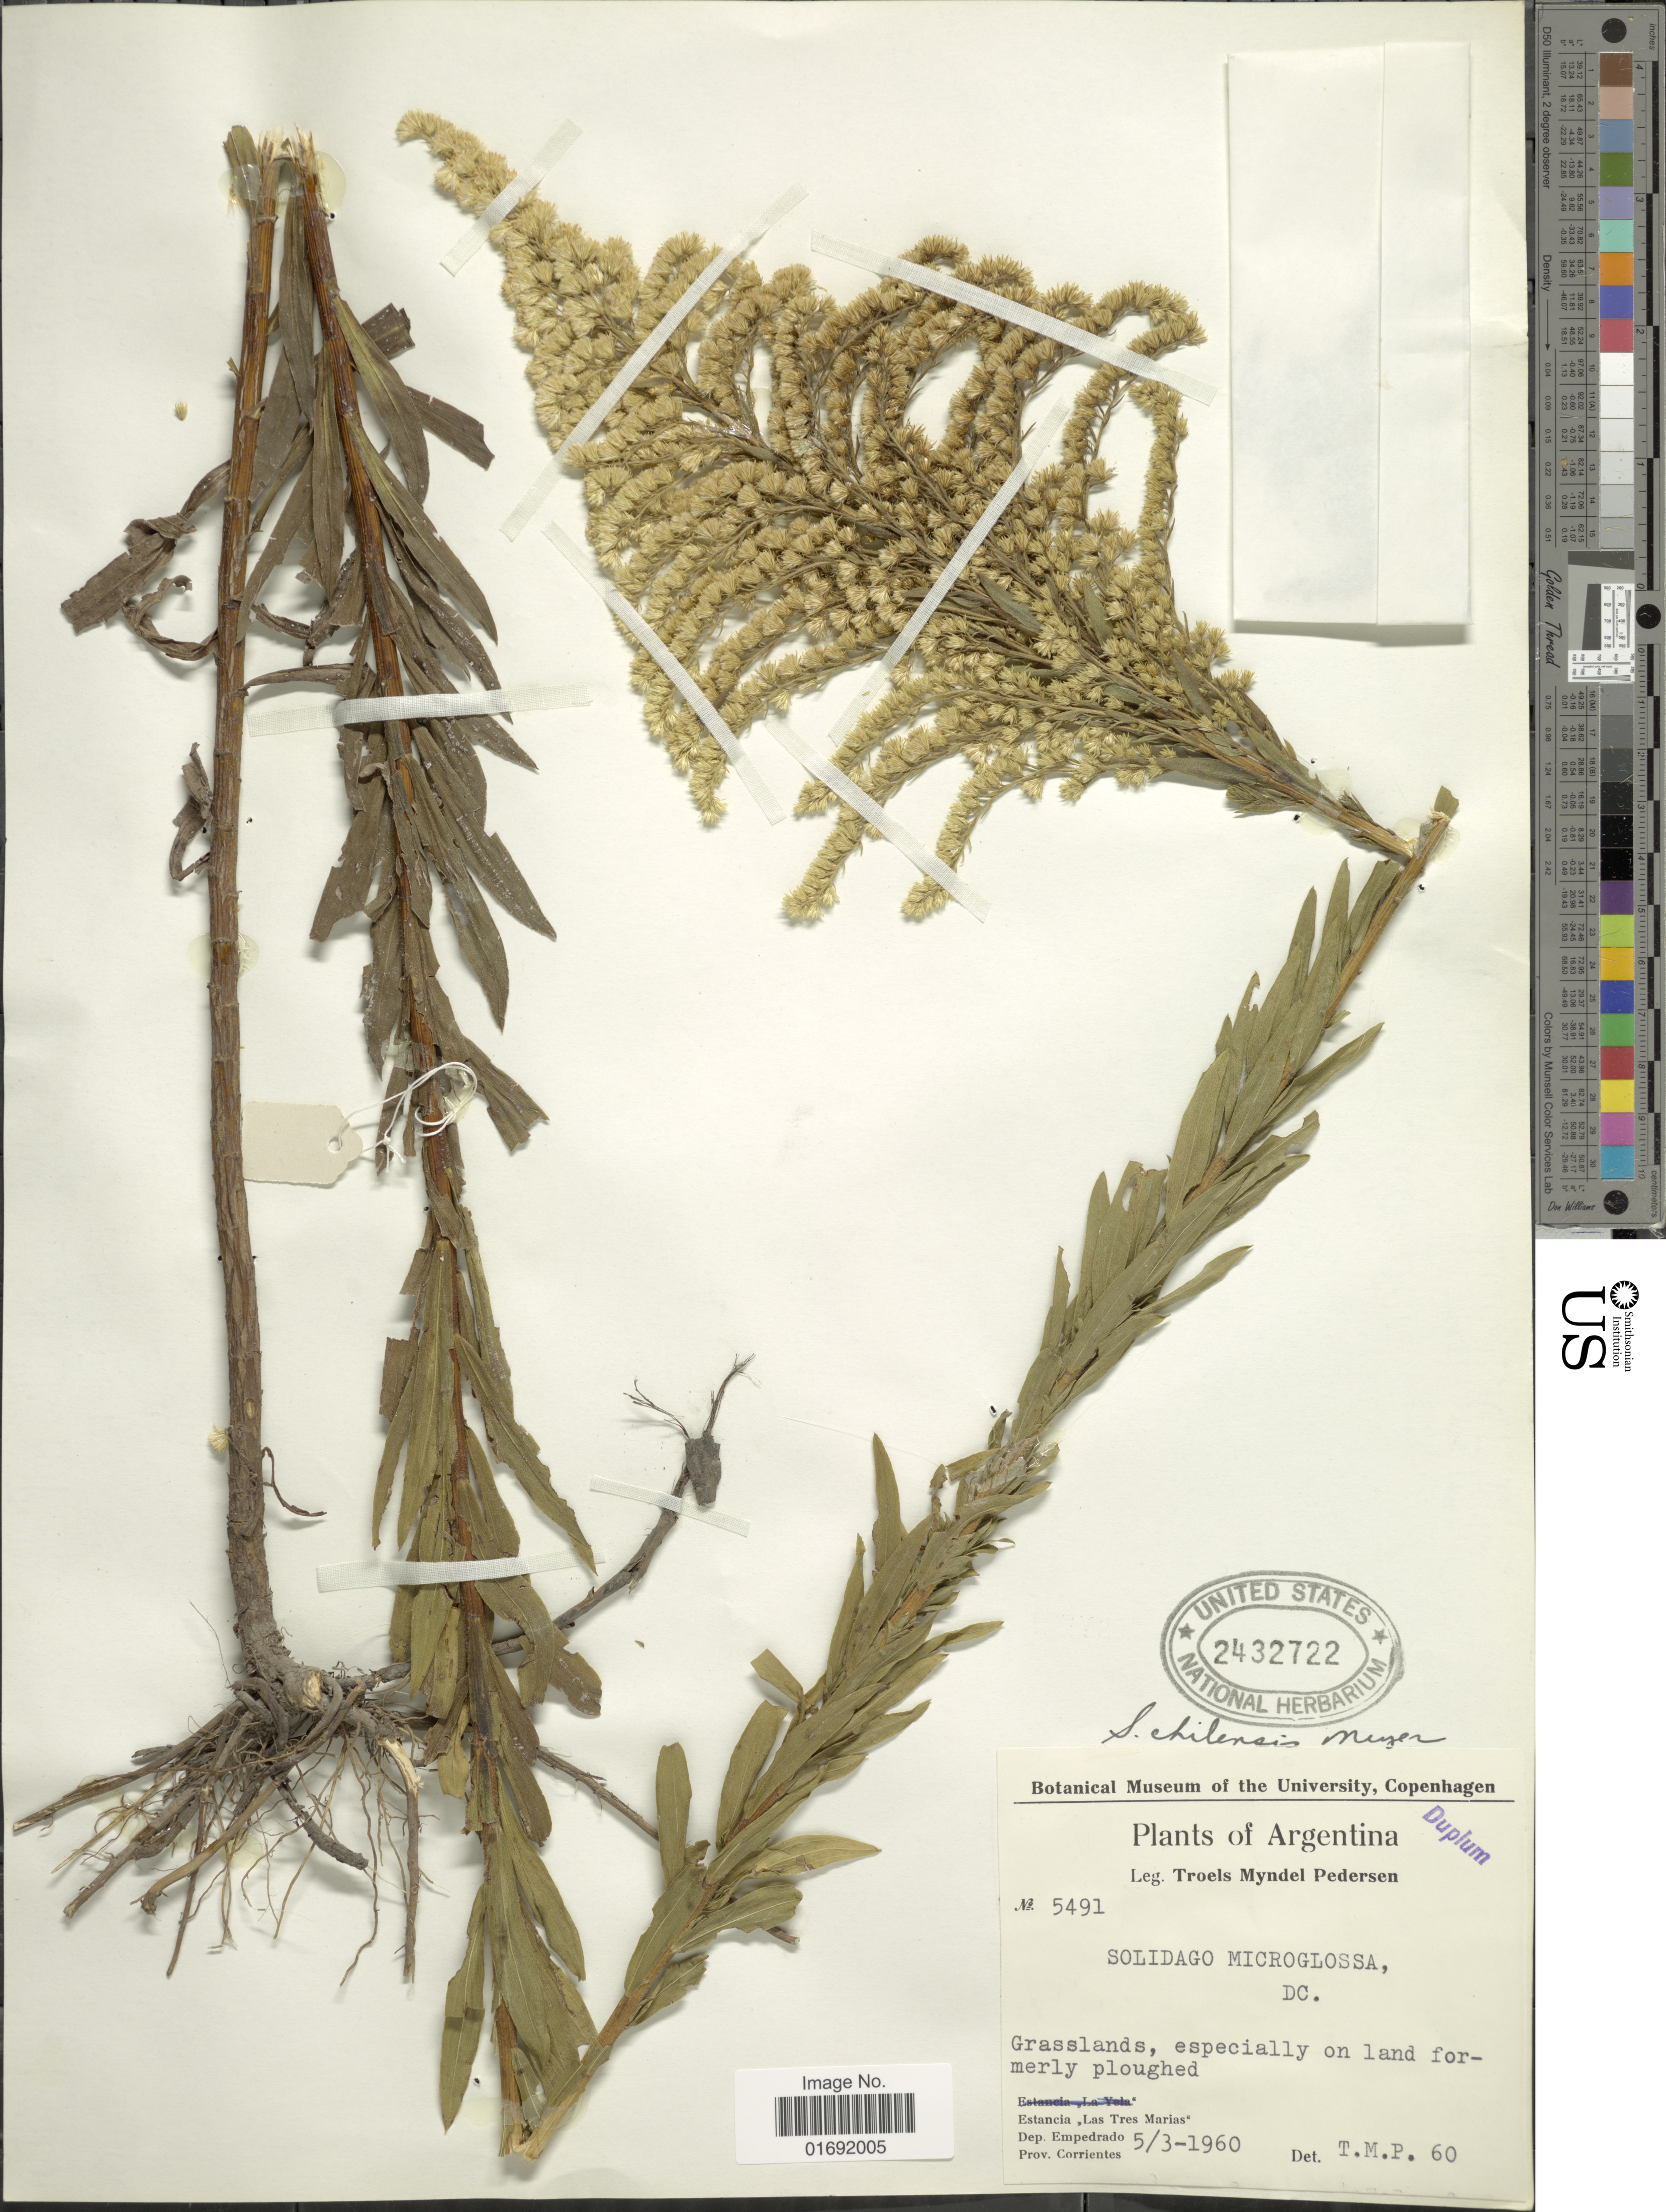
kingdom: Plantae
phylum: Tracheophyta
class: Magnoliopsida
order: Asterales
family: Asteraceae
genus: Solidago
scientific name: Solidago chilensis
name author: Meyen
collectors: T. Pederson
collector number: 5491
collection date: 1960-03-05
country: Argentina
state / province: Corrientes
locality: Estancia Las Tres Marias, Dep. Empedrado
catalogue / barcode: US 2432722